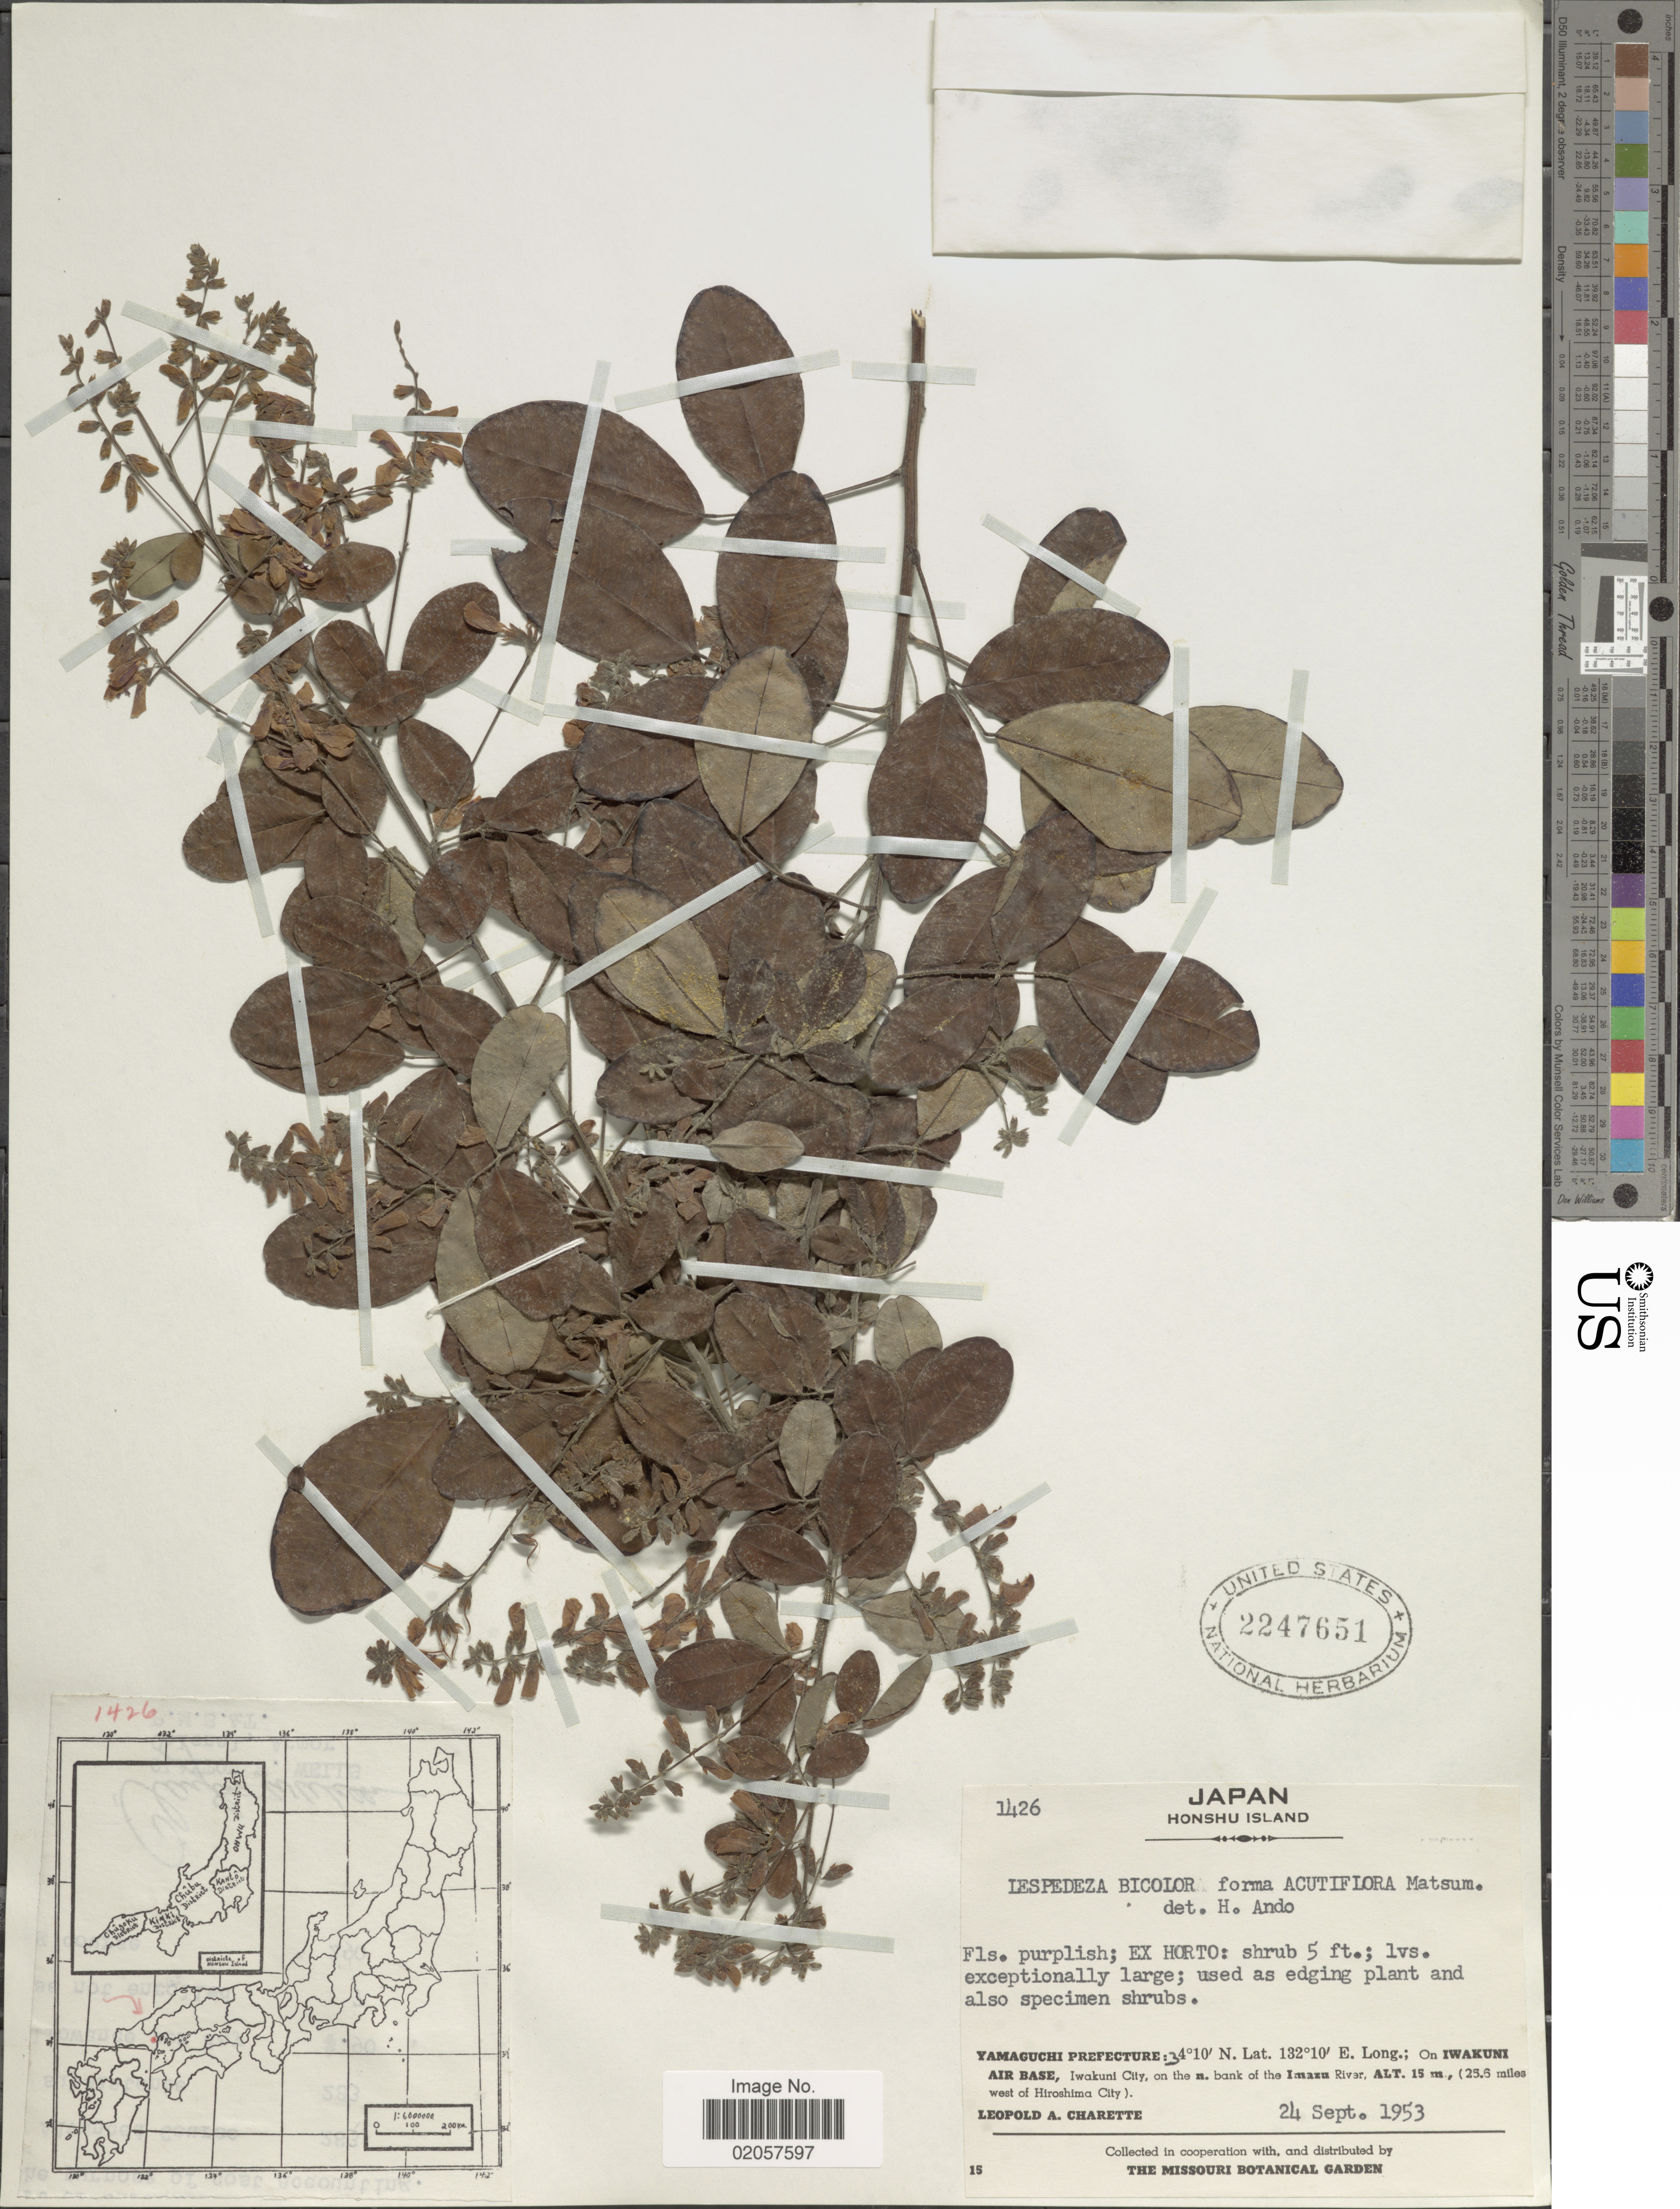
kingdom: Plantae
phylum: Tracheophyta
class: Magnoliopsida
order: Fabales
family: Fabaceae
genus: Lespedeza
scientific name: Lespedeza bicolor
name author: Turcz.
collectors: L. A. Charette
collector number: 1426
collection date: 1953-09-24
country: Japan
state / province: Yamaguti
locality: Yamaguchi Prefecture: on Iwakuni Air Base, Iwakuni City, on the n. bank of the Imaru River (25.6 miles west of Hiroshima City)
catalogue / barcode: US 2247651